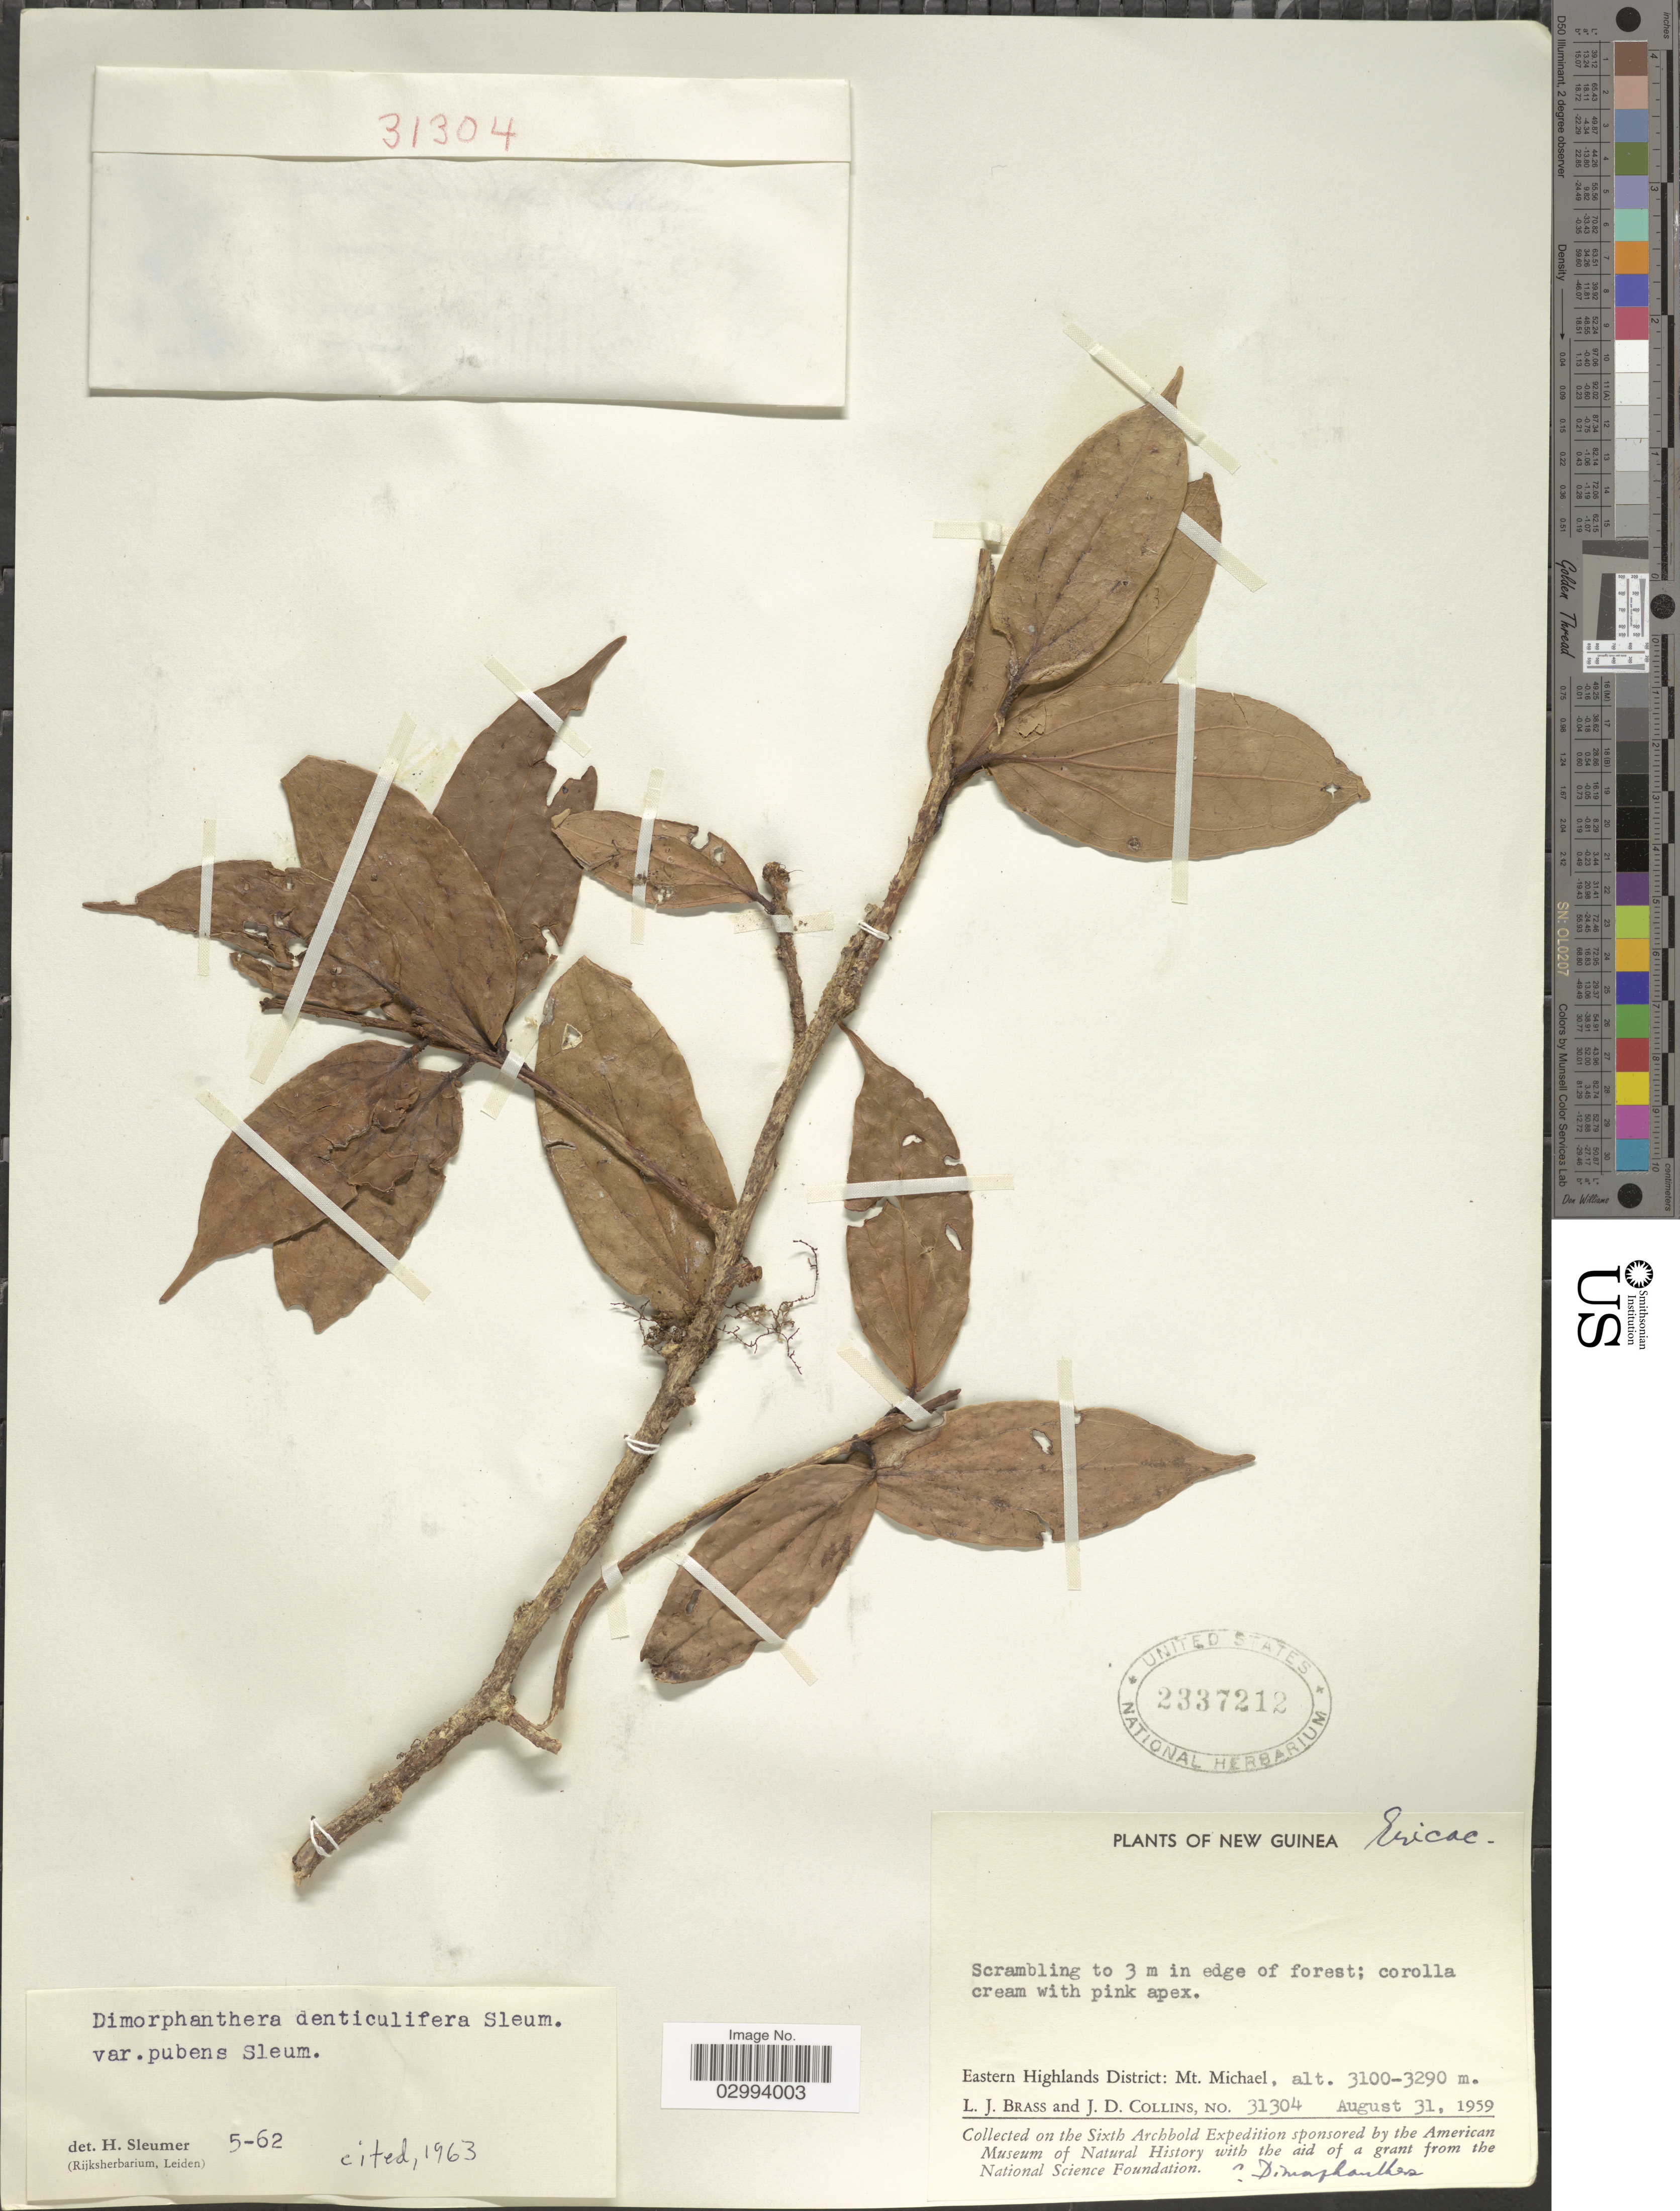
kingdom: Plantae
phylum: Tracheophyta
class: Magnoliopsida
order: Ericales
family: Ericaceae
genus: Dimorphanthera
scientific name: Dimorphanthera denticulifera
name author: Sleumer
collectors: L. J. Brass & J. Collins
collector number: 31304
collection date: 1959-08-31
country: Papua New Guinea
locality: New Guinea. Eastern Highlands District: Mt. Michael.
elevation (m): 3100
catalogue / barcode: US 2337212